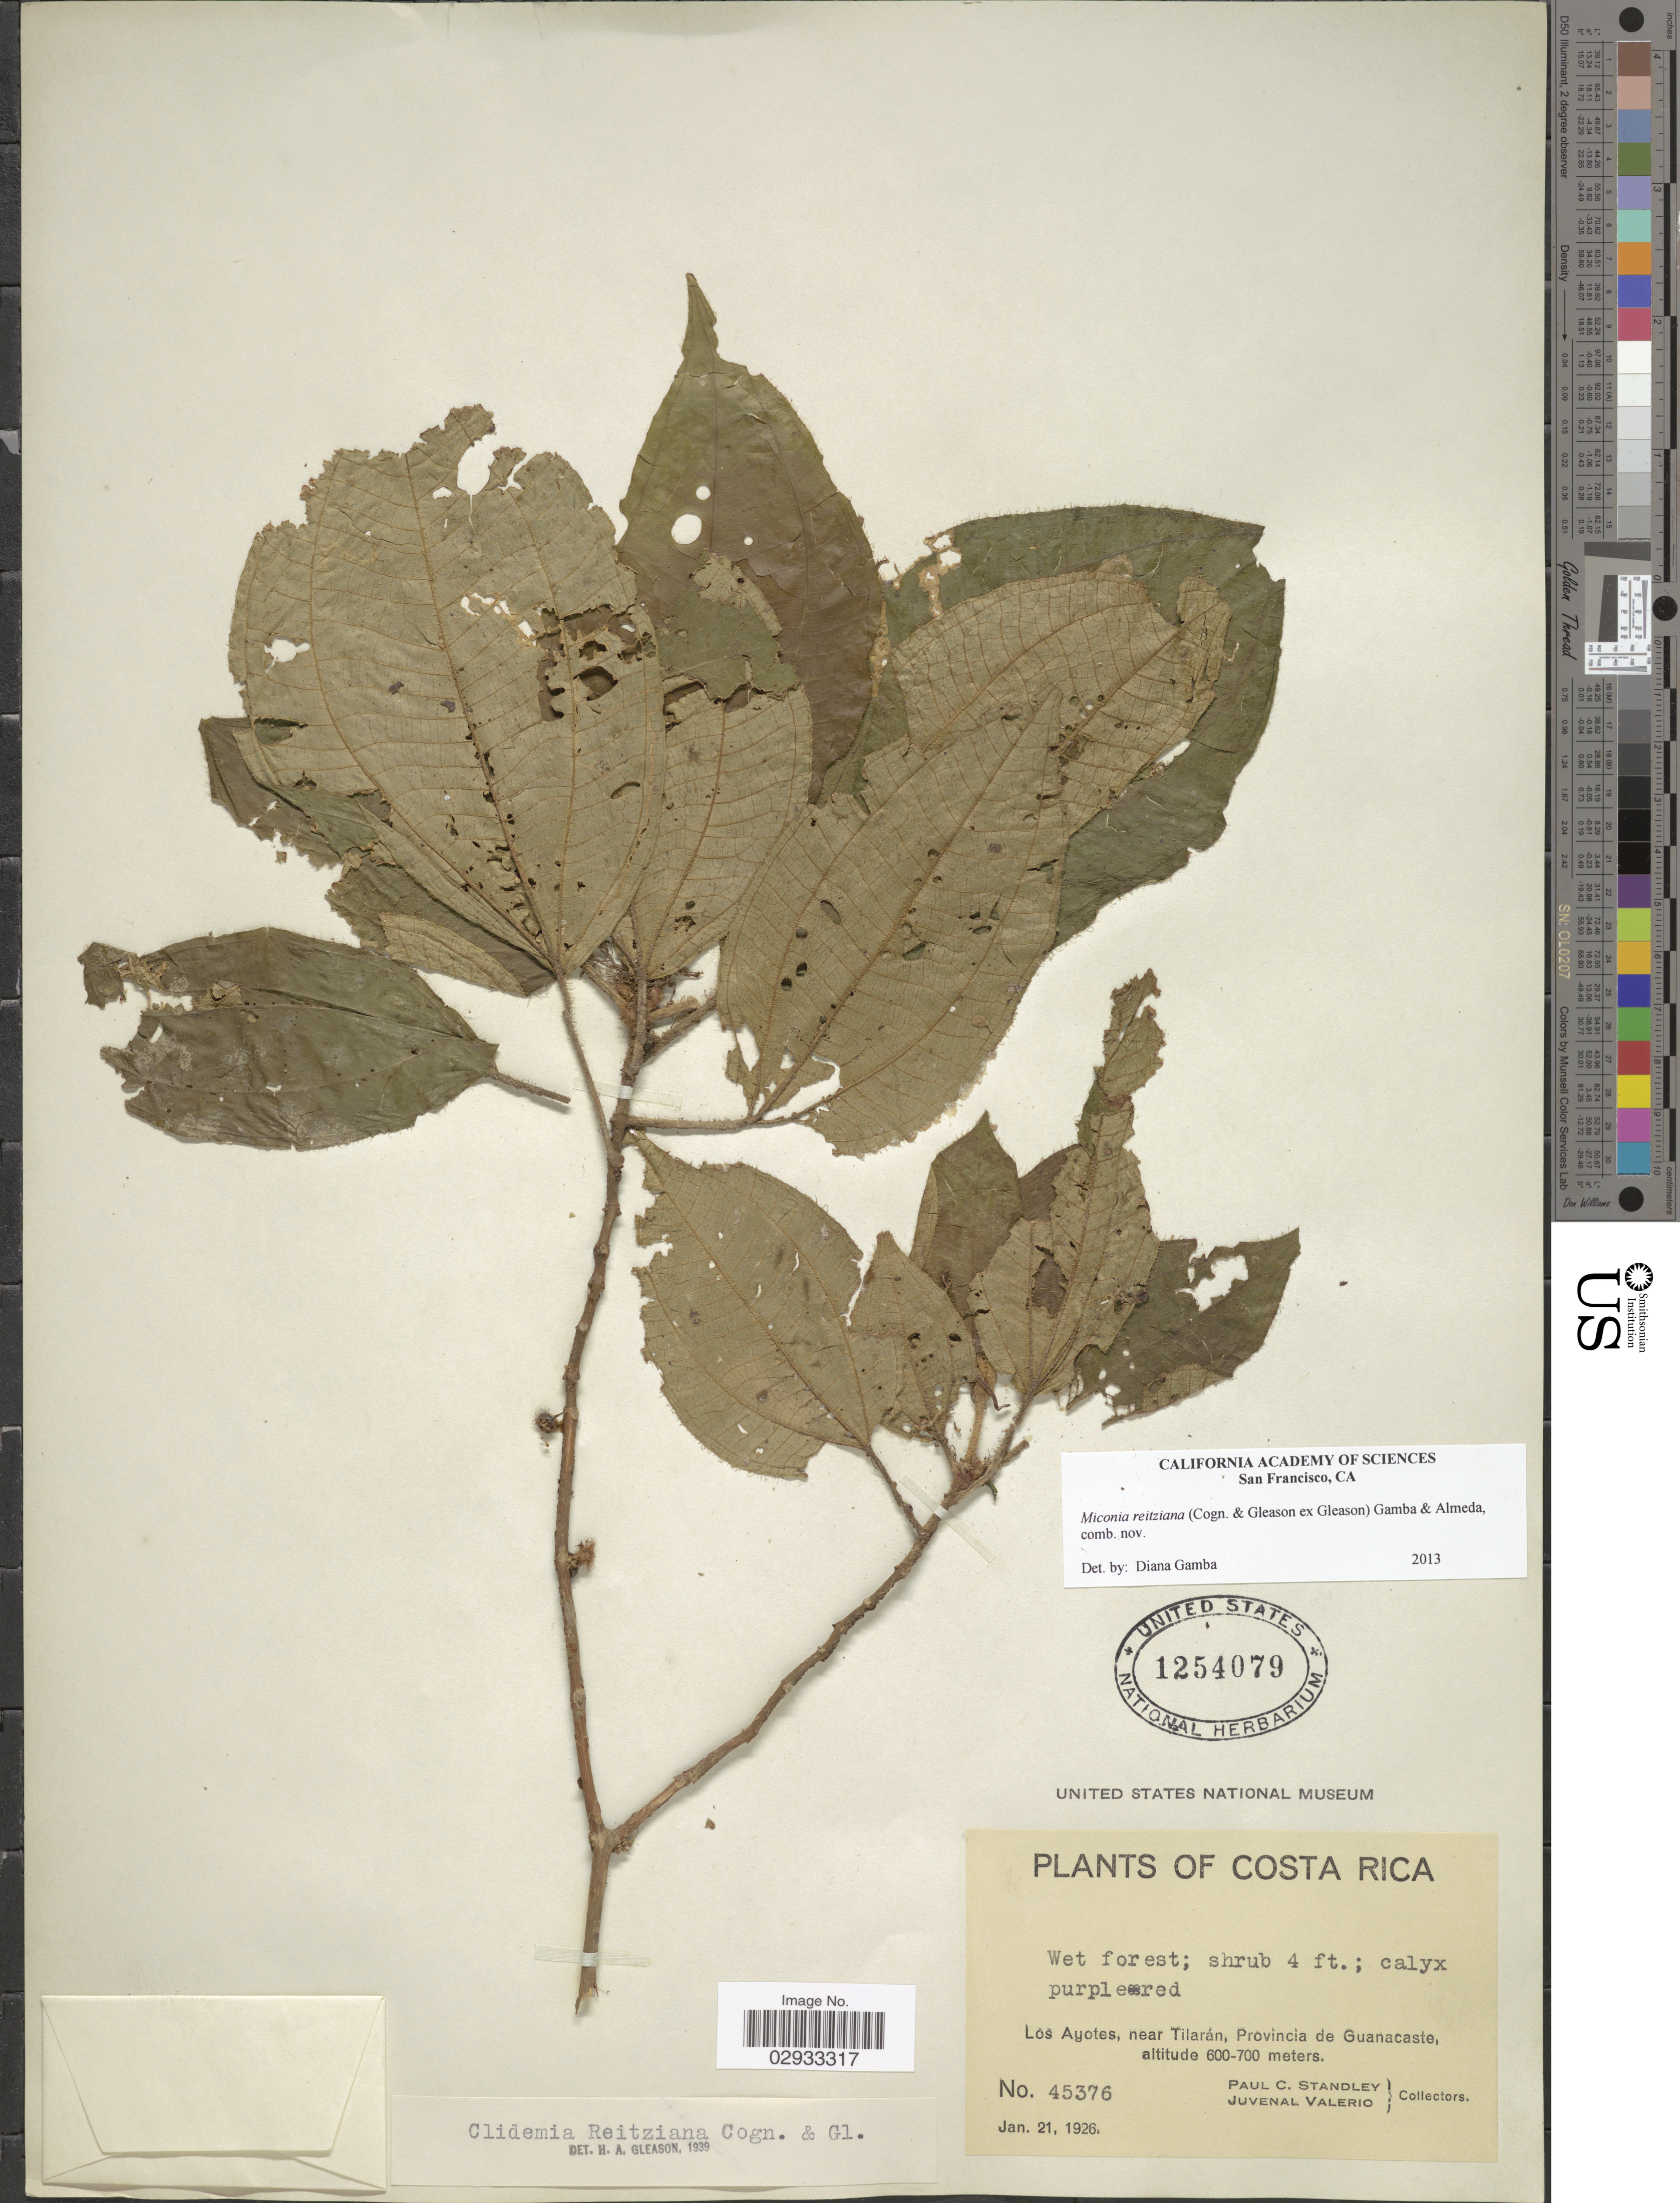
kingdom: Plantae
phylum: Tracheophyta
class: Magnoliopsida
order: Myrtales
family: Melastomataceae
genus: Miconia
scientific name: Miconia reitziana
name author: (Cogn. & Gleason) Gamba & Almeda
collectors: P. C. Standley & J. Valerio R.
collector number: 45376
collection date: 1926-01-21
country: Costa Rica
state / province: Guanacaste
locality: Los Ayotes, near Tilarán.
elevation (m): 600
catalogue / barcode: US 1254079